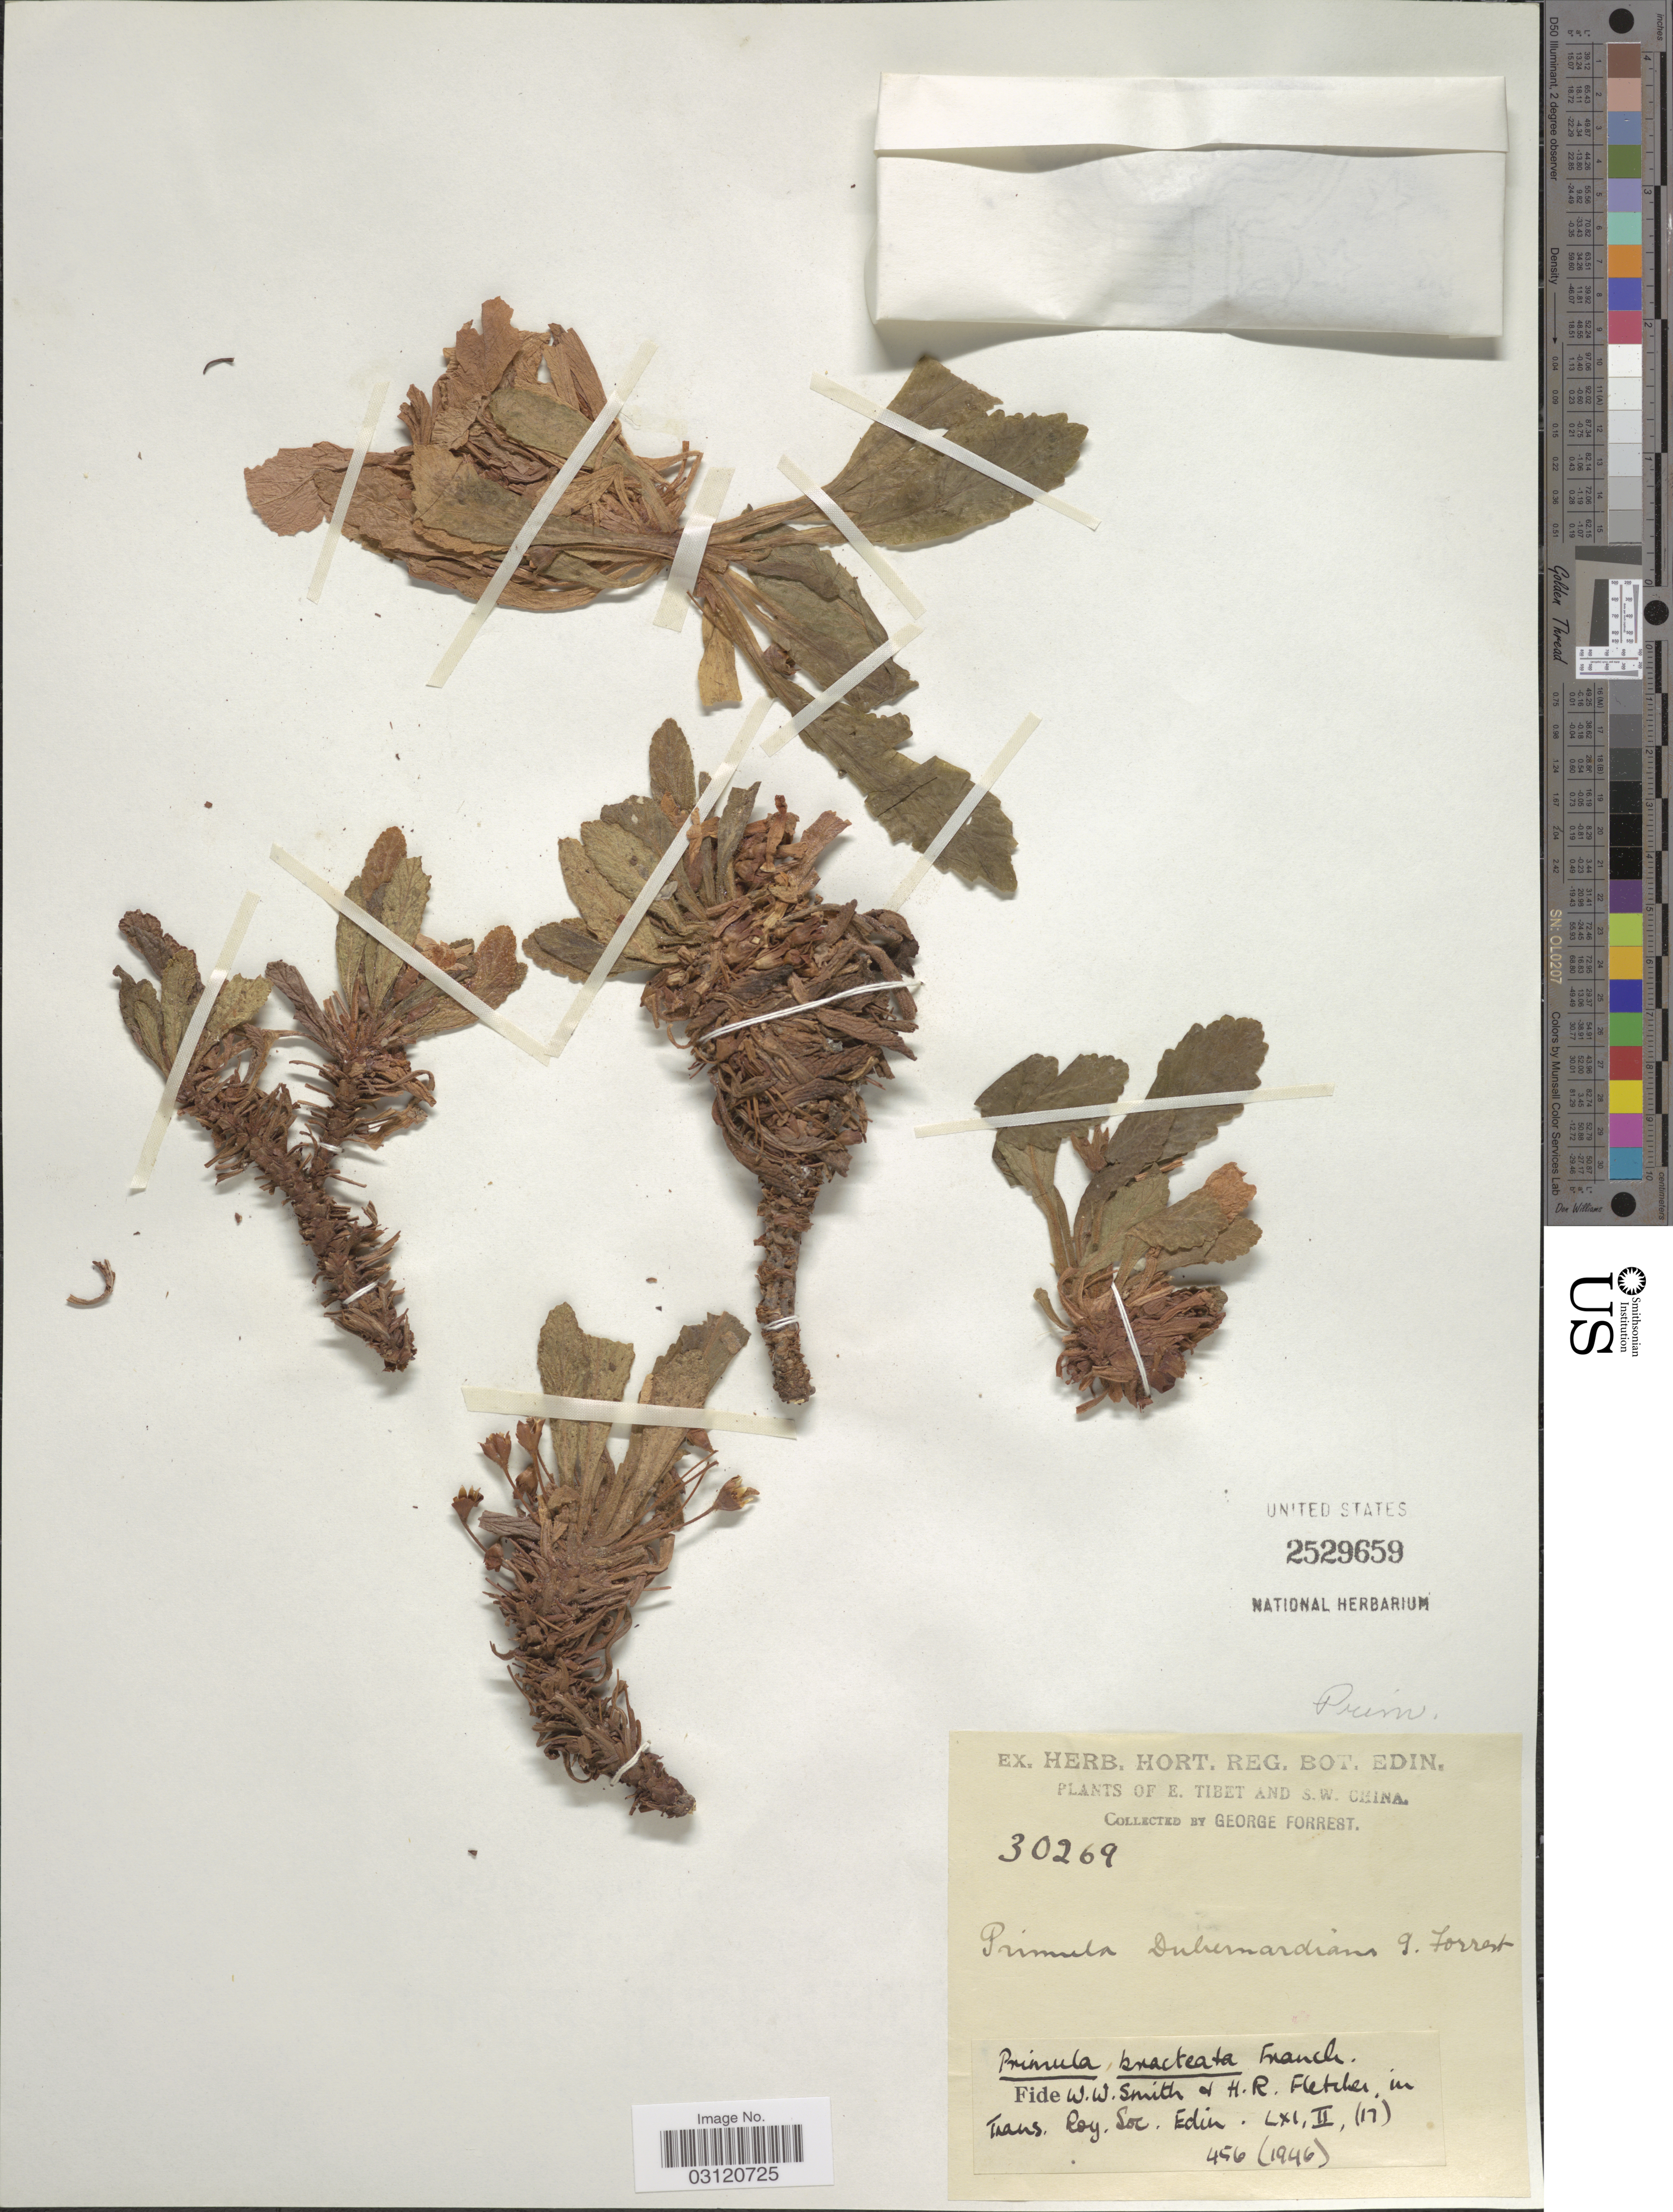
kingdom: Plantae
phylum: Tracheophyta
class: Magnoliopsida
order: Ericales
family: Primulaceae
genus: Primula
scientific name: Primula bracteata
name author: Franch.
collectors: G. Forrest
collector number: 30269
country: China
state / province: Xizang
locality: E. Tibet and S.W. China.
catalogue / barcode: US 2529659